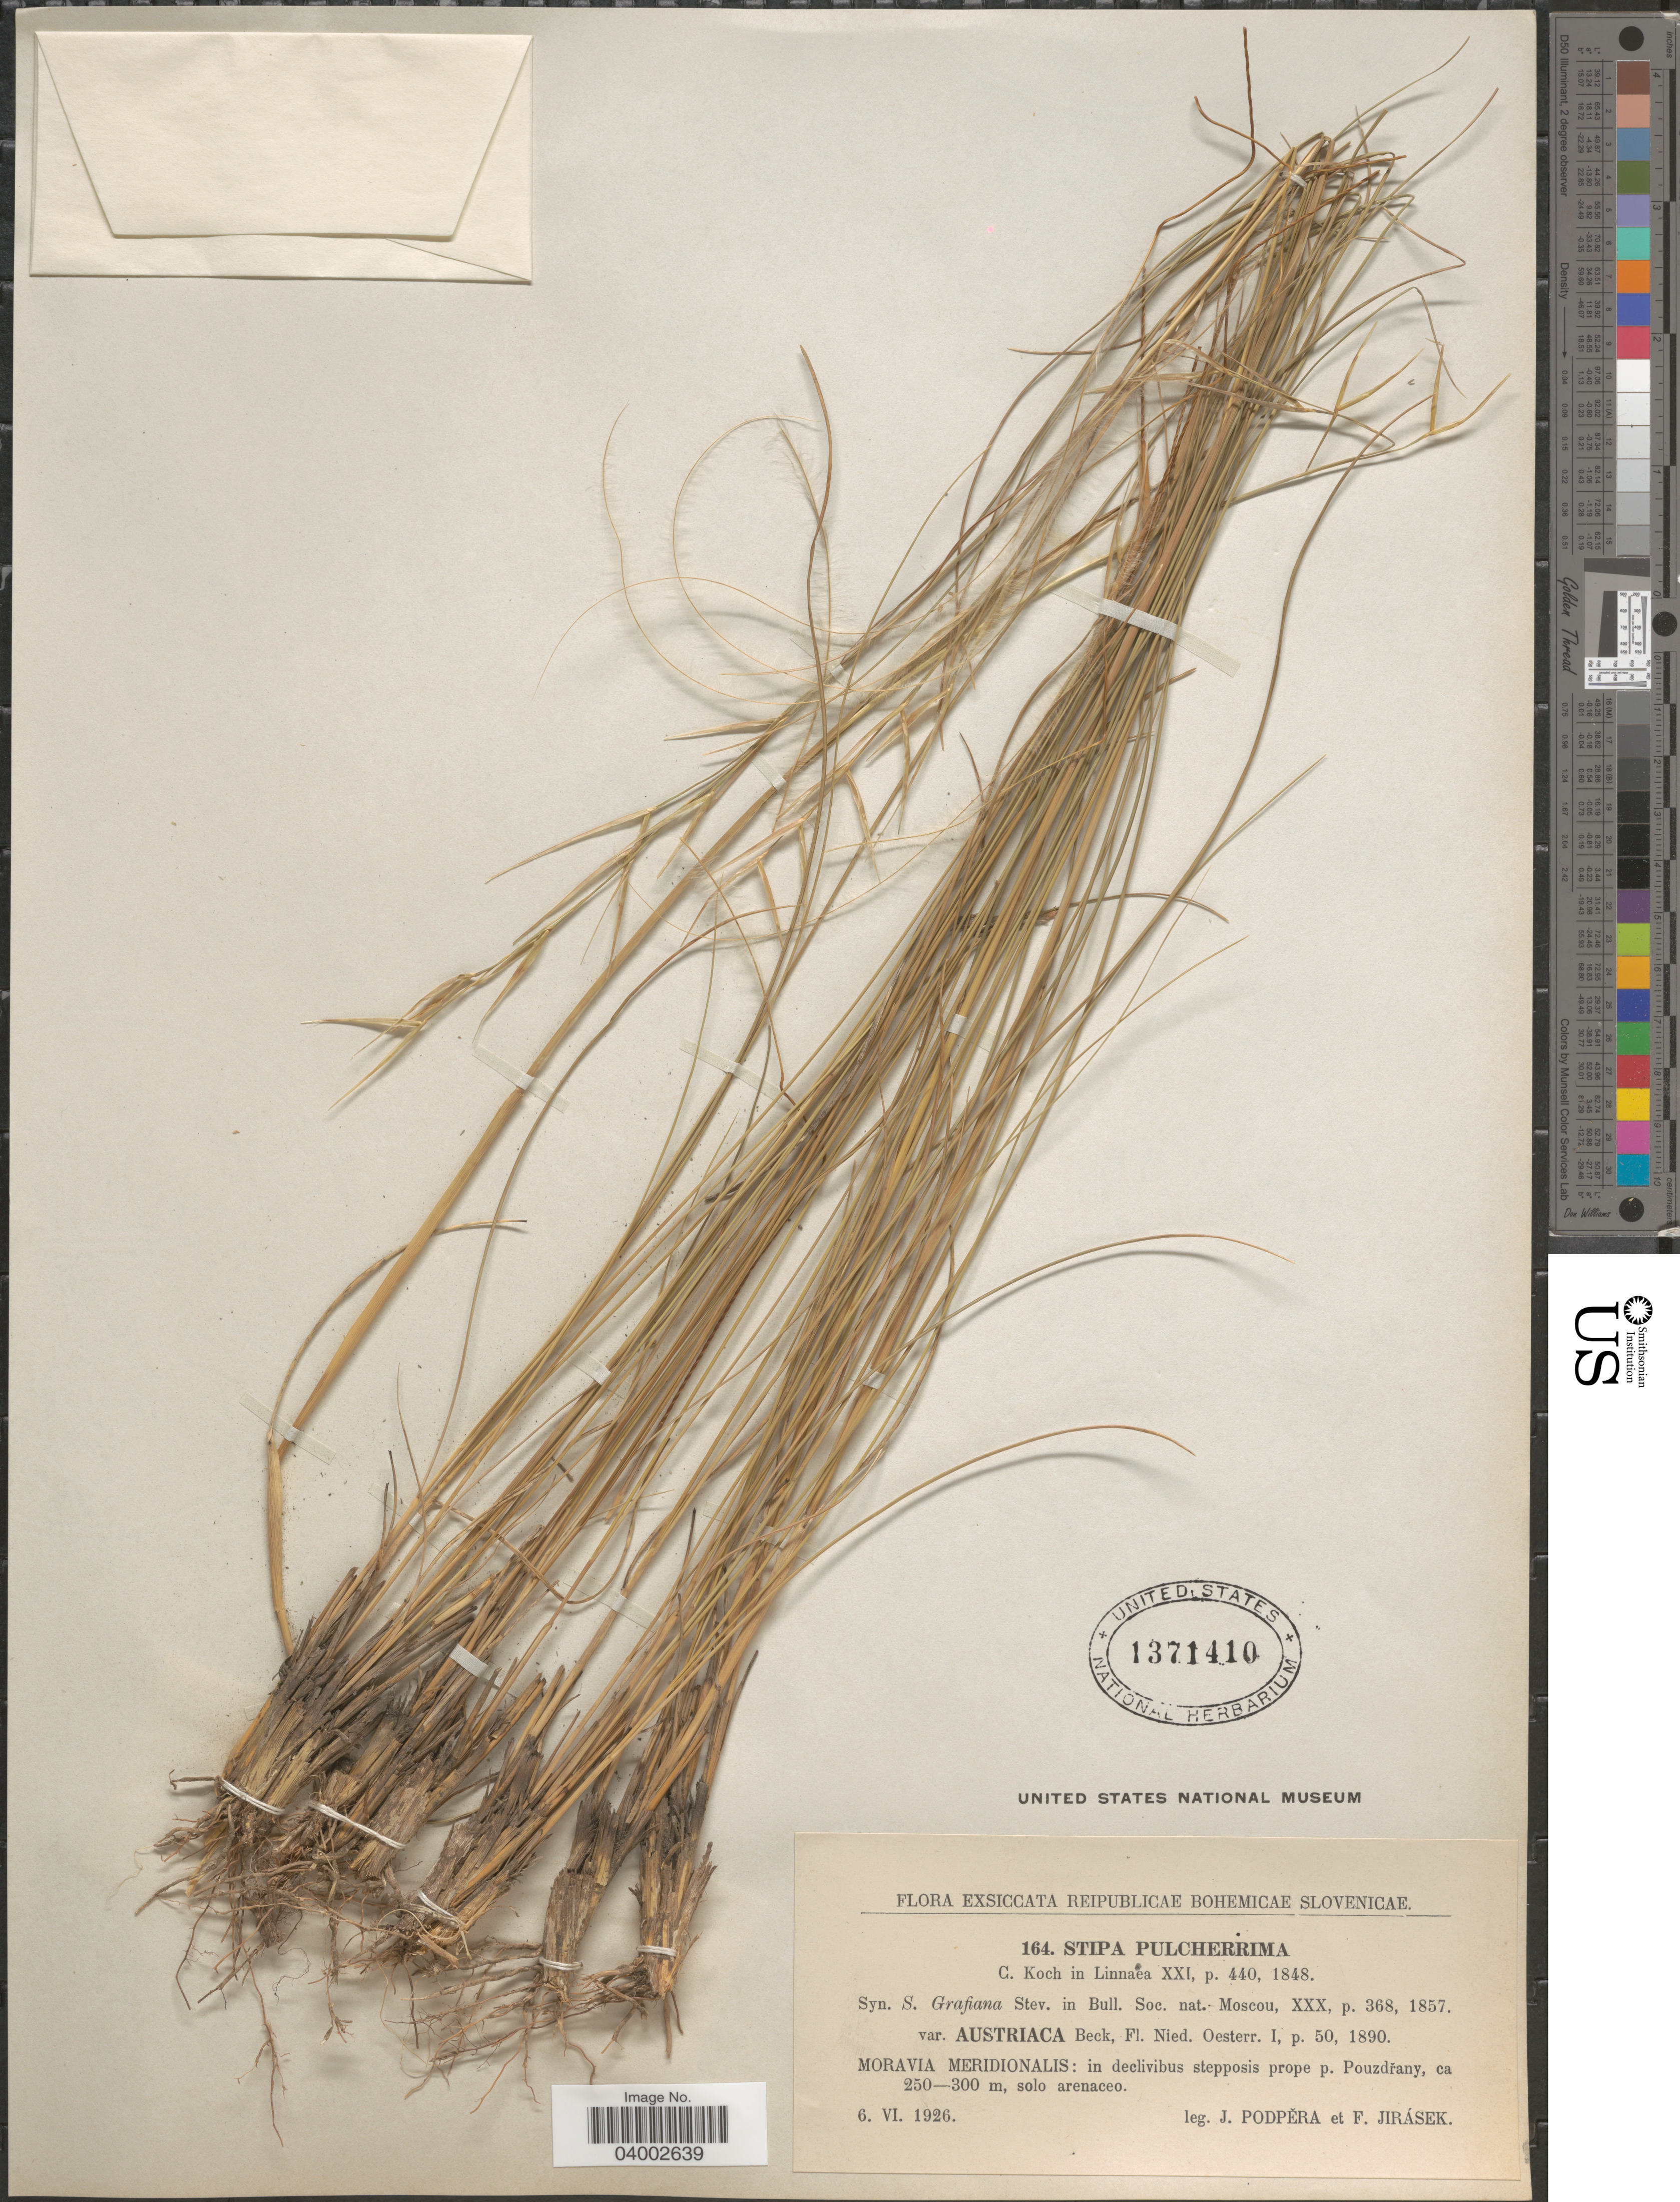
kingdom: Plantae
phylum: Tracheophyta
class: Liliopsida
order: Poales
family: Poaceae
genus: Stipa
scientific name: Stipa pulcherrima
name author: K. Koch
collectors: J. Podpera & F. Jirasek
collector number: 164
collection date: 1926-06-06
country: Czechia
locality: Moravia Meridionalis: in declivibus stepposis prope p. Pouzdřany.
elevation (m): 250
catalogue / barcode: US 1371410